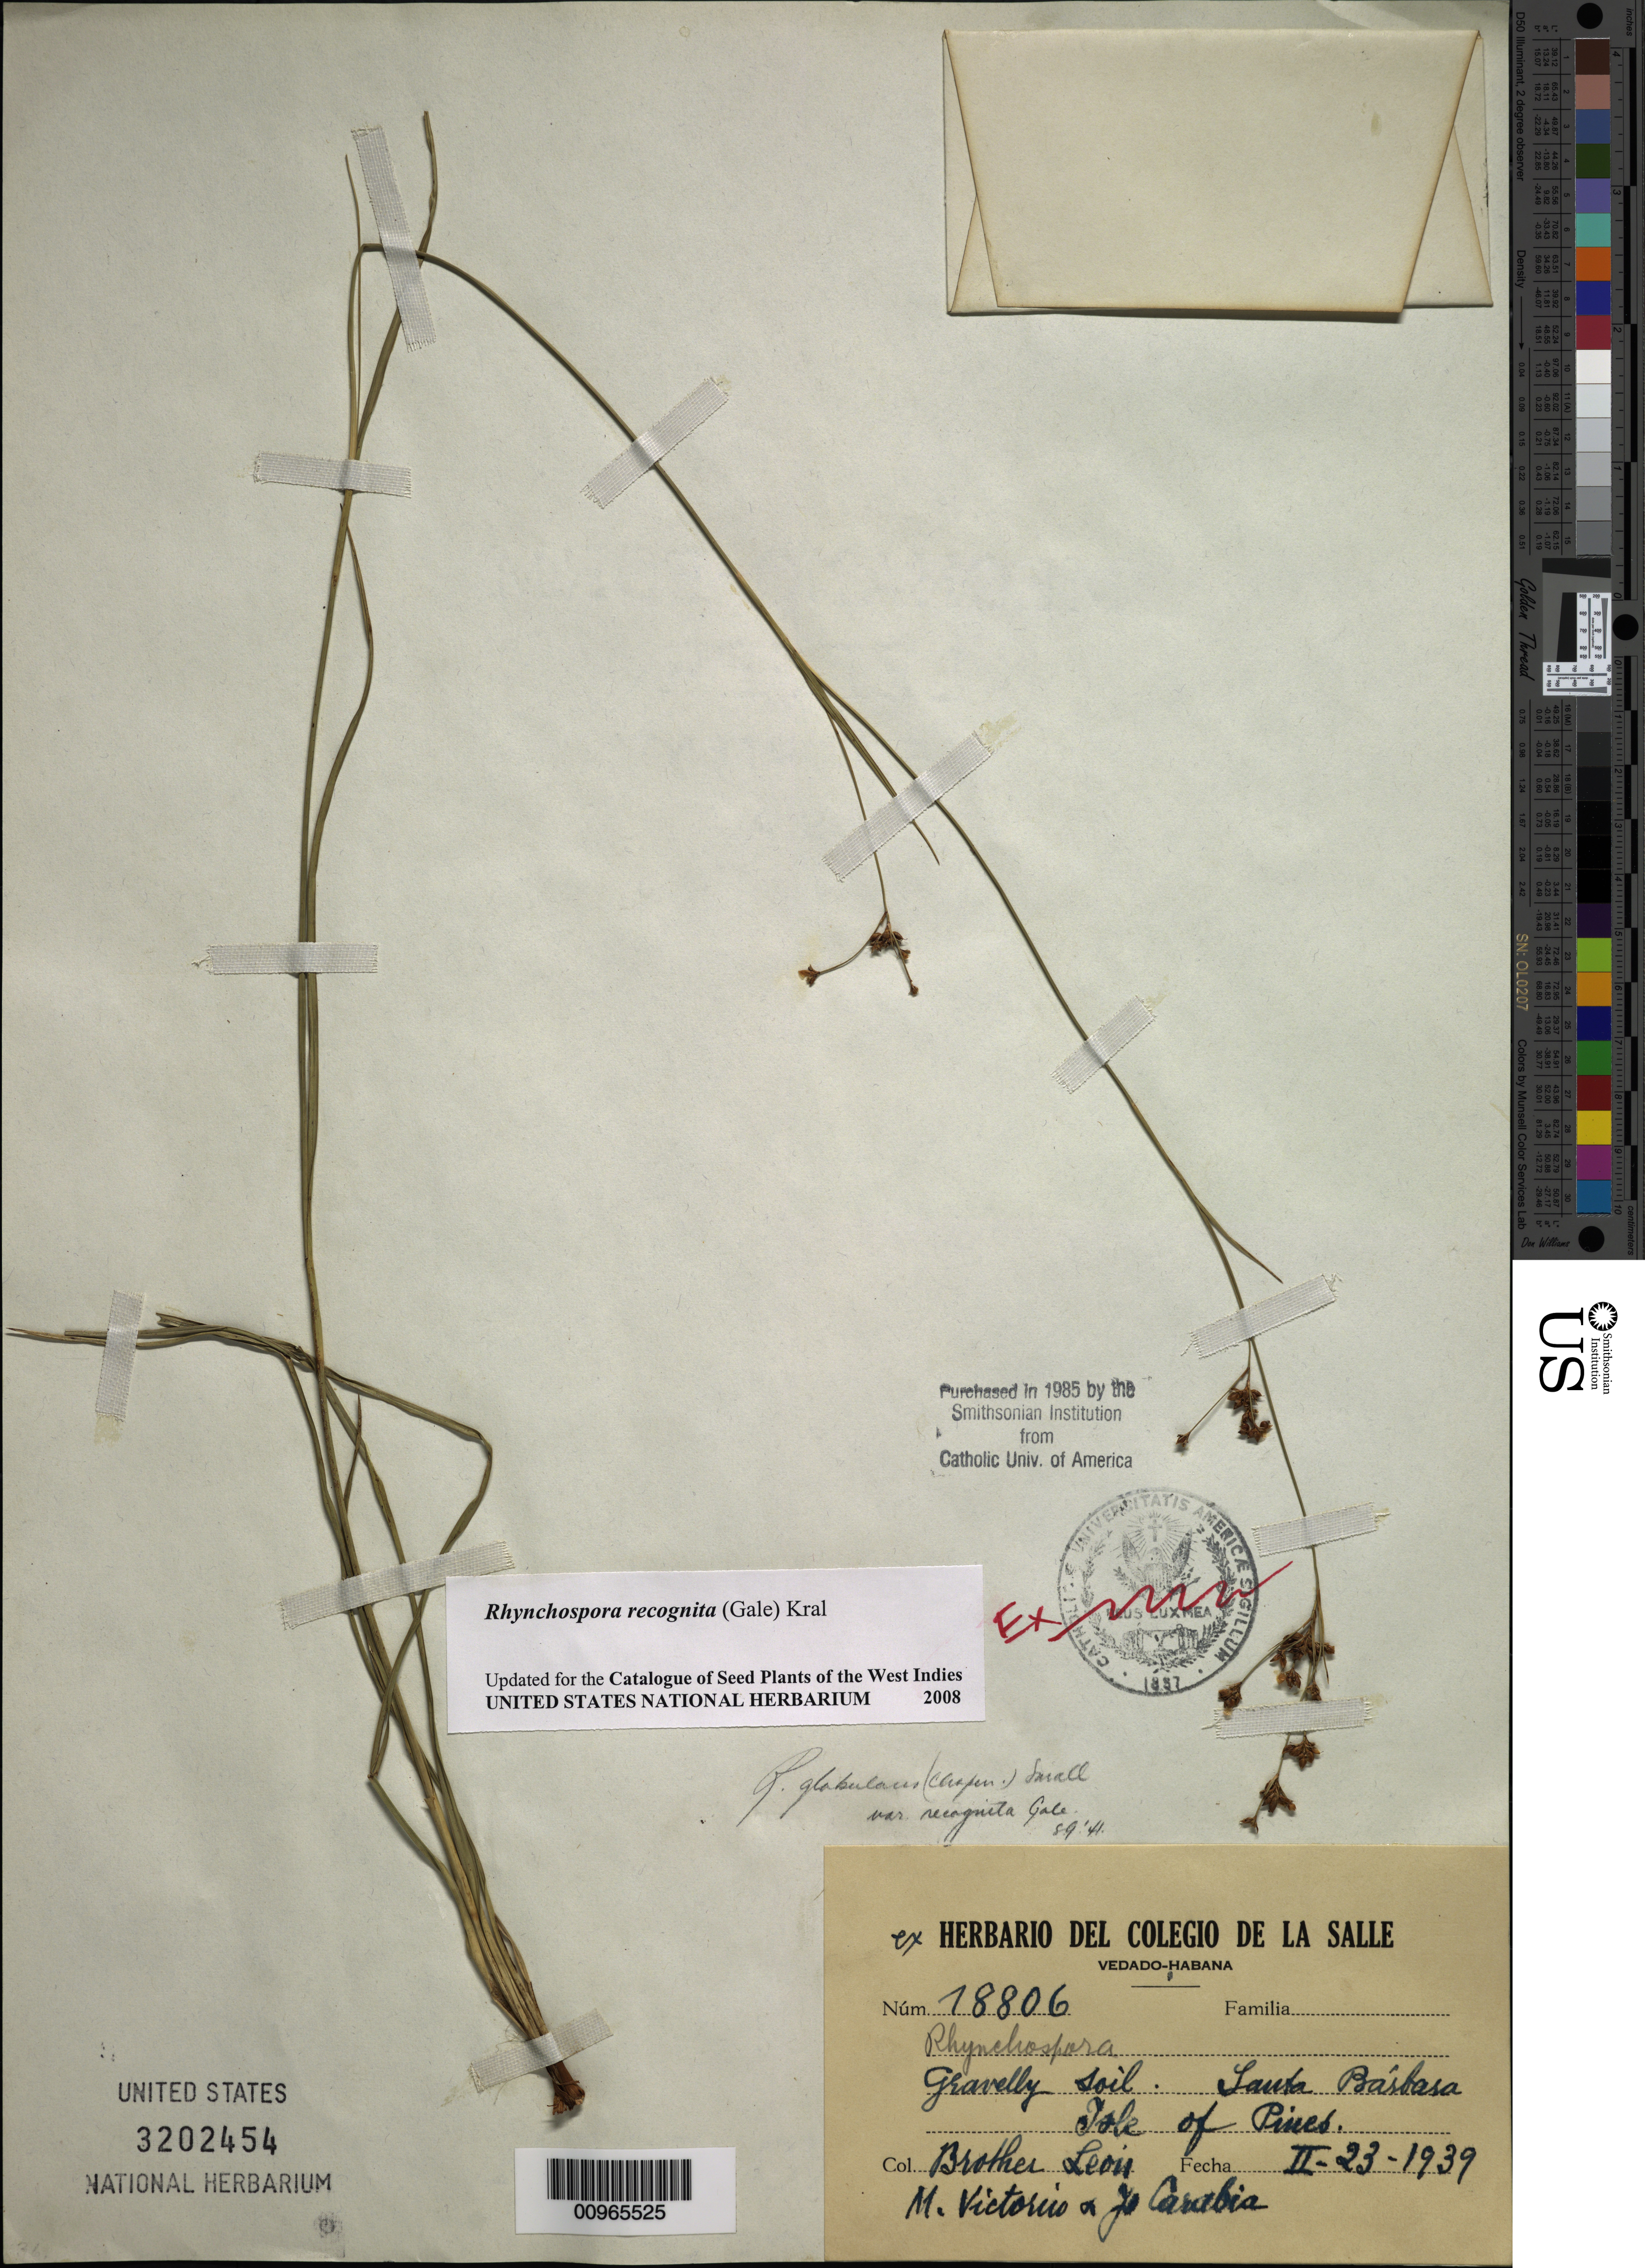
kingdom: Plantae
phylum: Tracheophyta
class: Liliopsida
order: Poales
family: Cyperaceae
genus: Rhynchospora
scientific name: Rhynchospora recognita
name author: (Gale) Kral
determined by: Strong, M. T., (US), Smithsonian Institution - National Museum of Natural History (UNITED STATES)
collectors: Bro. León, F. Victorin & J. Carabia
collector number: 18806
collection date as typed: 23 Feb 1939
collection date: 1939-02-23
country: Cuba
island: Isla de la Juventud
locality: Isle of Pines, Santa Bárbara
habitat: Gravelly soil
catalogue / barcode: US 3202454